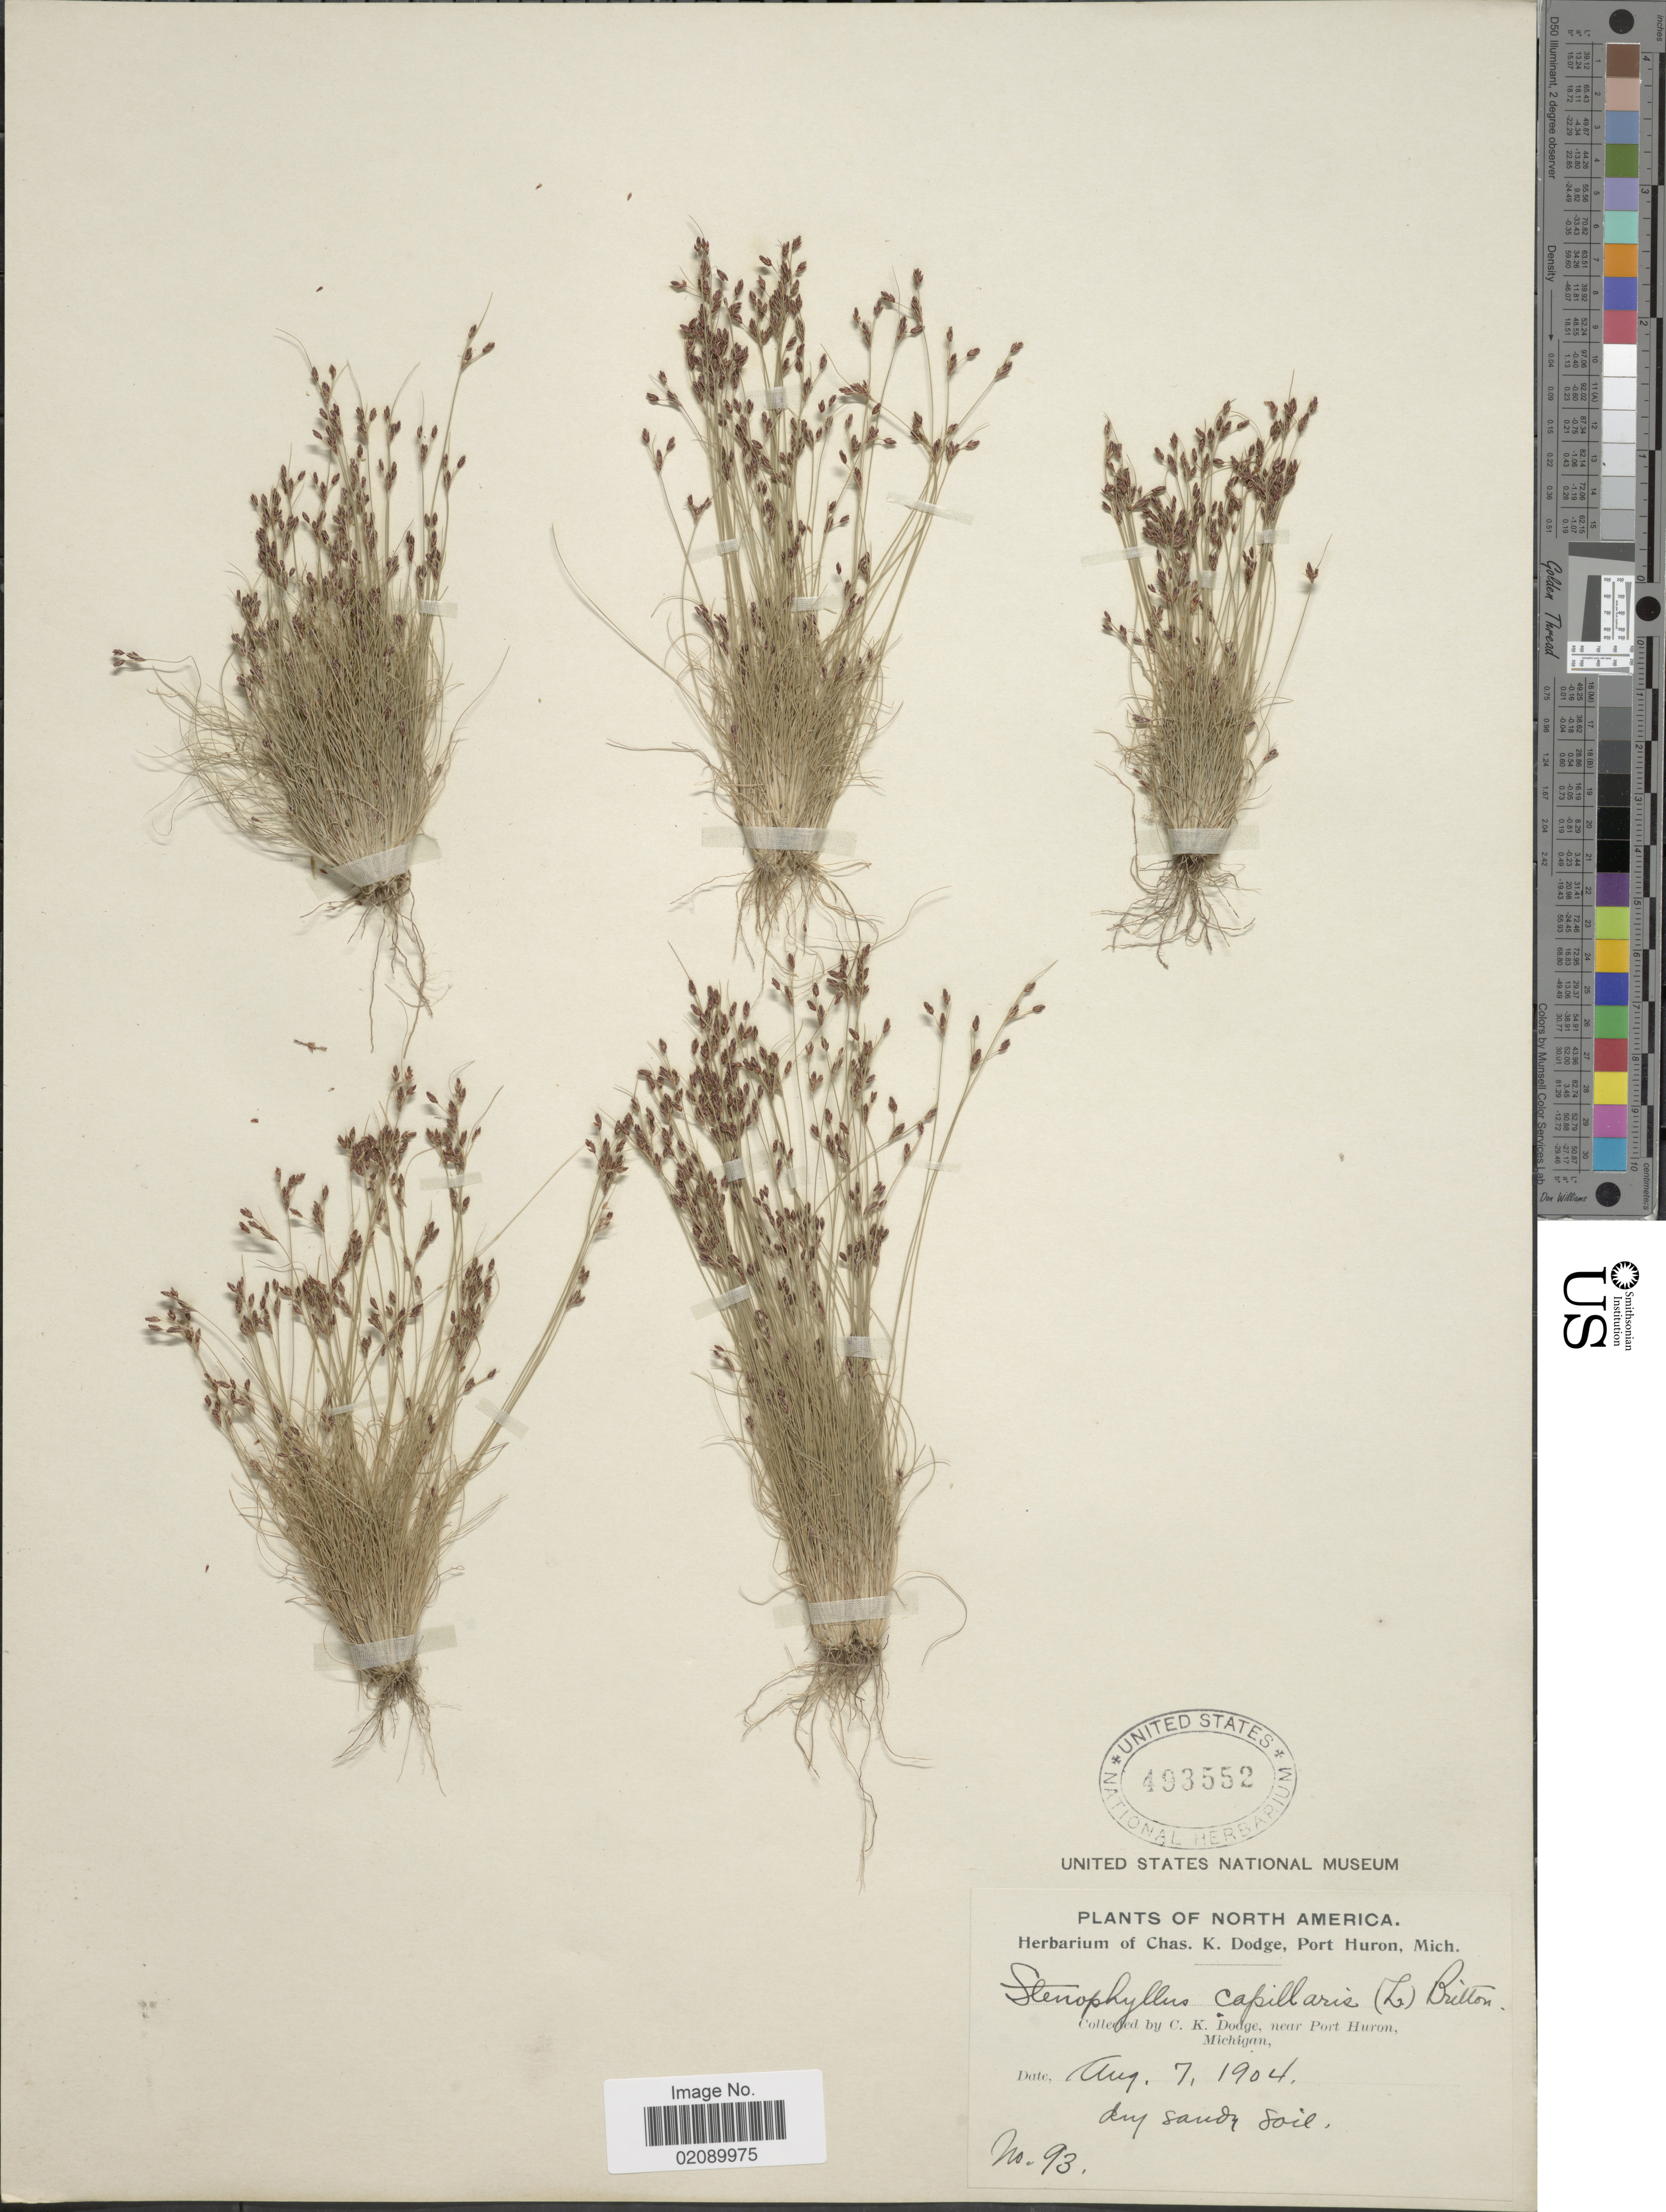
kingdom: Plantae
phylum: Tracheophyta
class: Liliopsida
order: Poales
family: Cyperaceae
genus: Bulbostylis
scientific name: Bulbostylis capillaris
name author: (L.) Kunth ex C.B. Clarke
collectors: C. Dodge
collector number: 93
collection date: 1904-08-07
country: United States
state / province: Michigan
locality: Near Port Huron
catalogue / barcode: US 493552